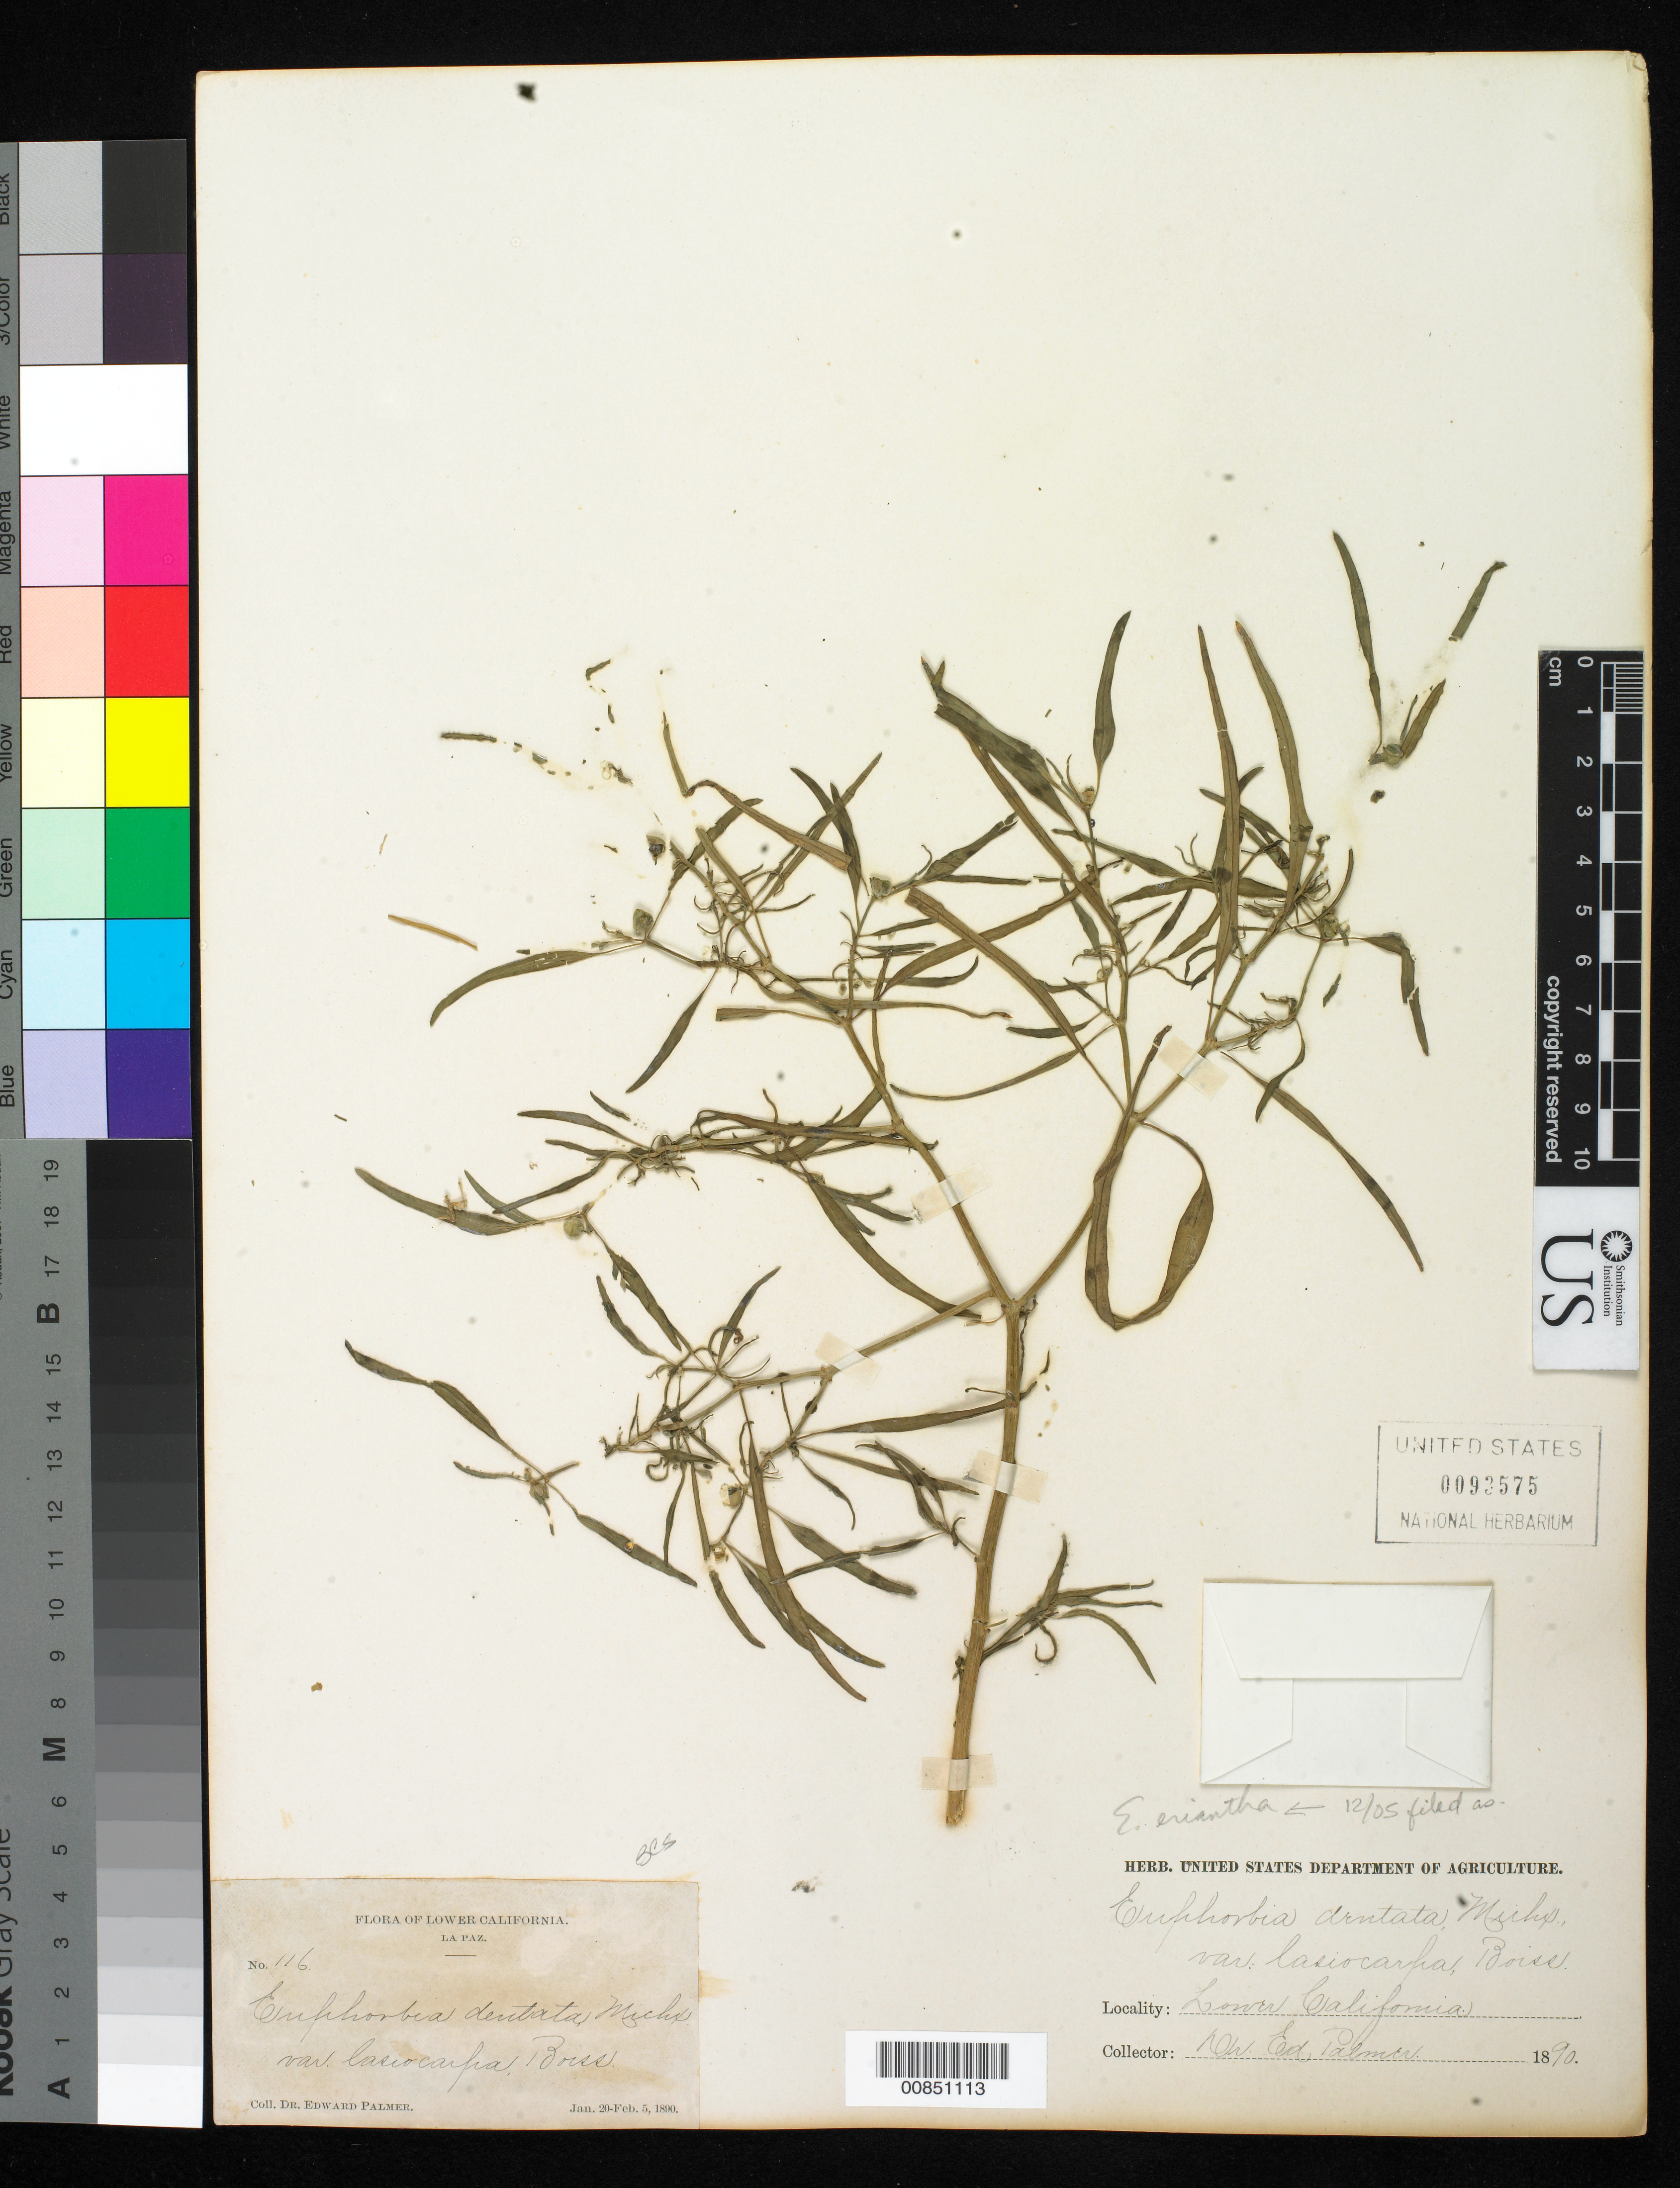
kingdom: Plantae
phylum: Tracheophyta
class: Magnoliopsida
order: Malpighiales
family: Euphorbiaceae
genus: Euphorbia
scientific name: Euphorbia eriantha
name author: Benth.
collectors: E. Palmer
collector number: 116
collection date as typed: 20 Jan 1890 to 05 Feb 1890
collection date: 1890-01-20/1890-02-05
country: Mexico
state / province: Baja California Sur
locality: La Paz, Baja California Sur.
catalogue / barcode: US 93575